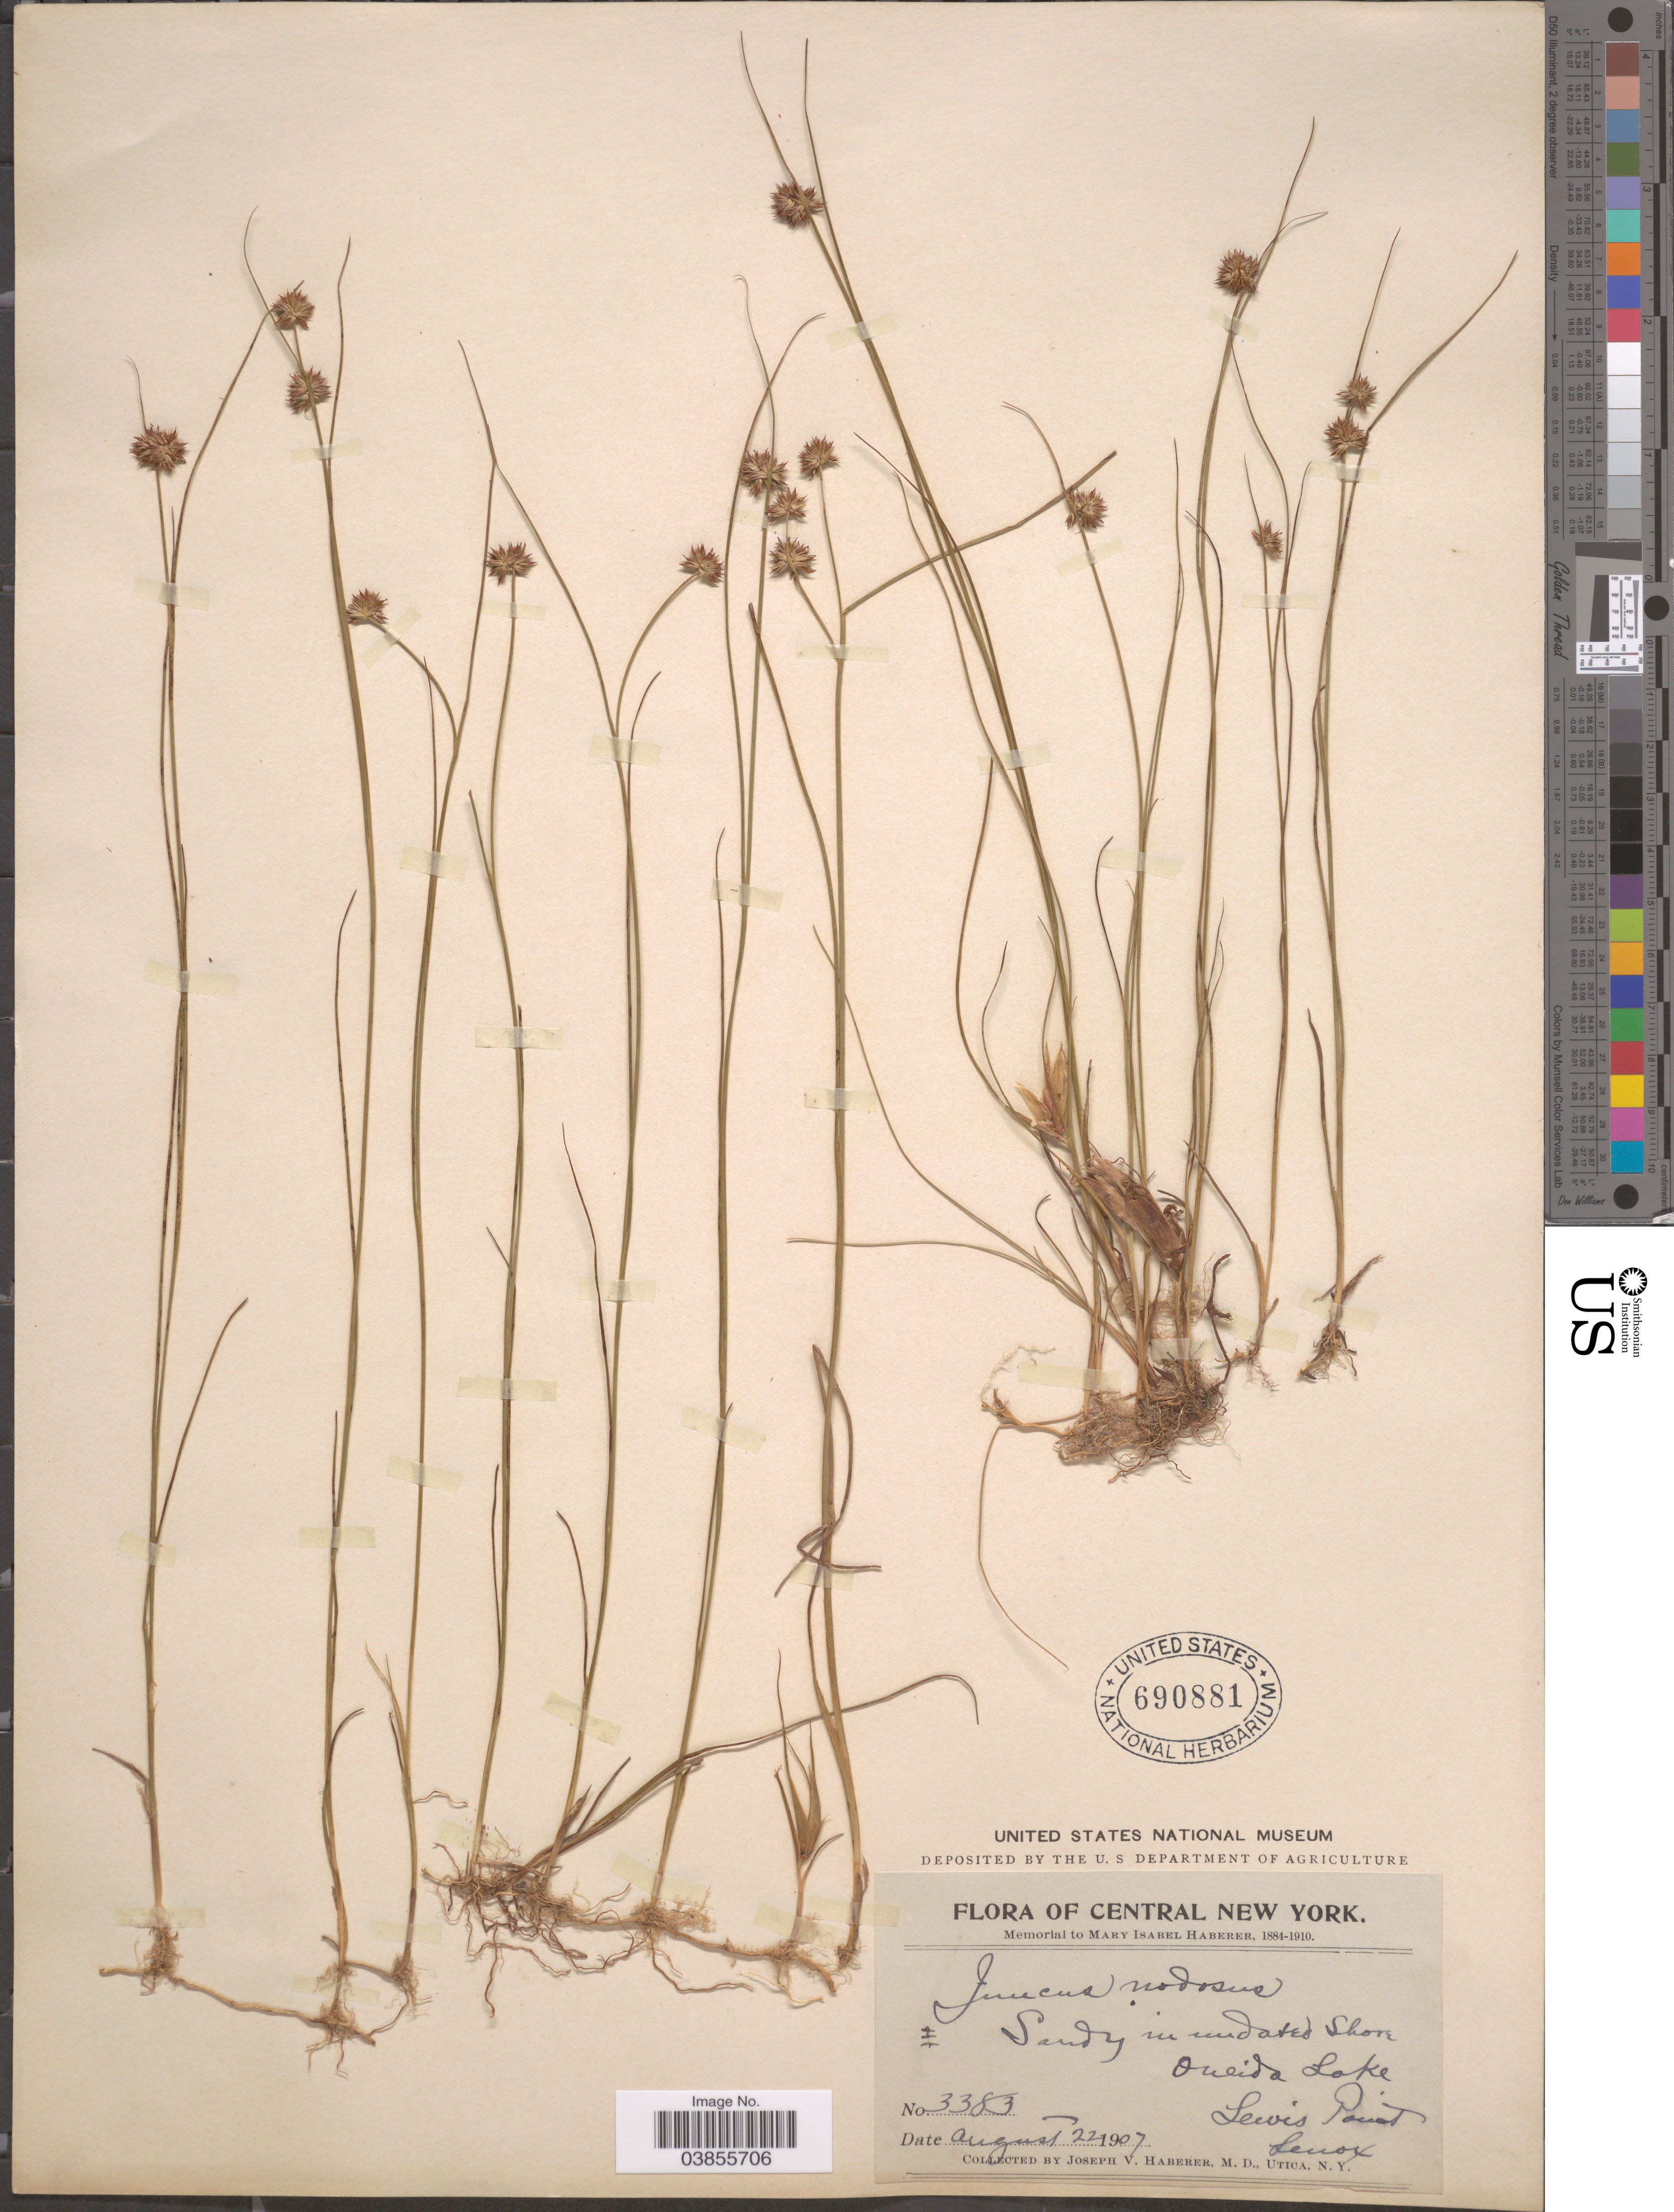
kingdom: Plantae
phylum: Tracheophyta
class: Liliopsida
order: Poales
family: Juncaceae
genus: Juncus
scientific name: Juncus nodosus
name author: L.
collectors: J. V. Haberer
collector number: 3383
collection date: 1907-08-22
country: United States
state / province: New York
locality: Central New York. Sandy in undated Shore Oneida Lake. Lewis Point. Lenox.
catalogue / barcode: US 690881